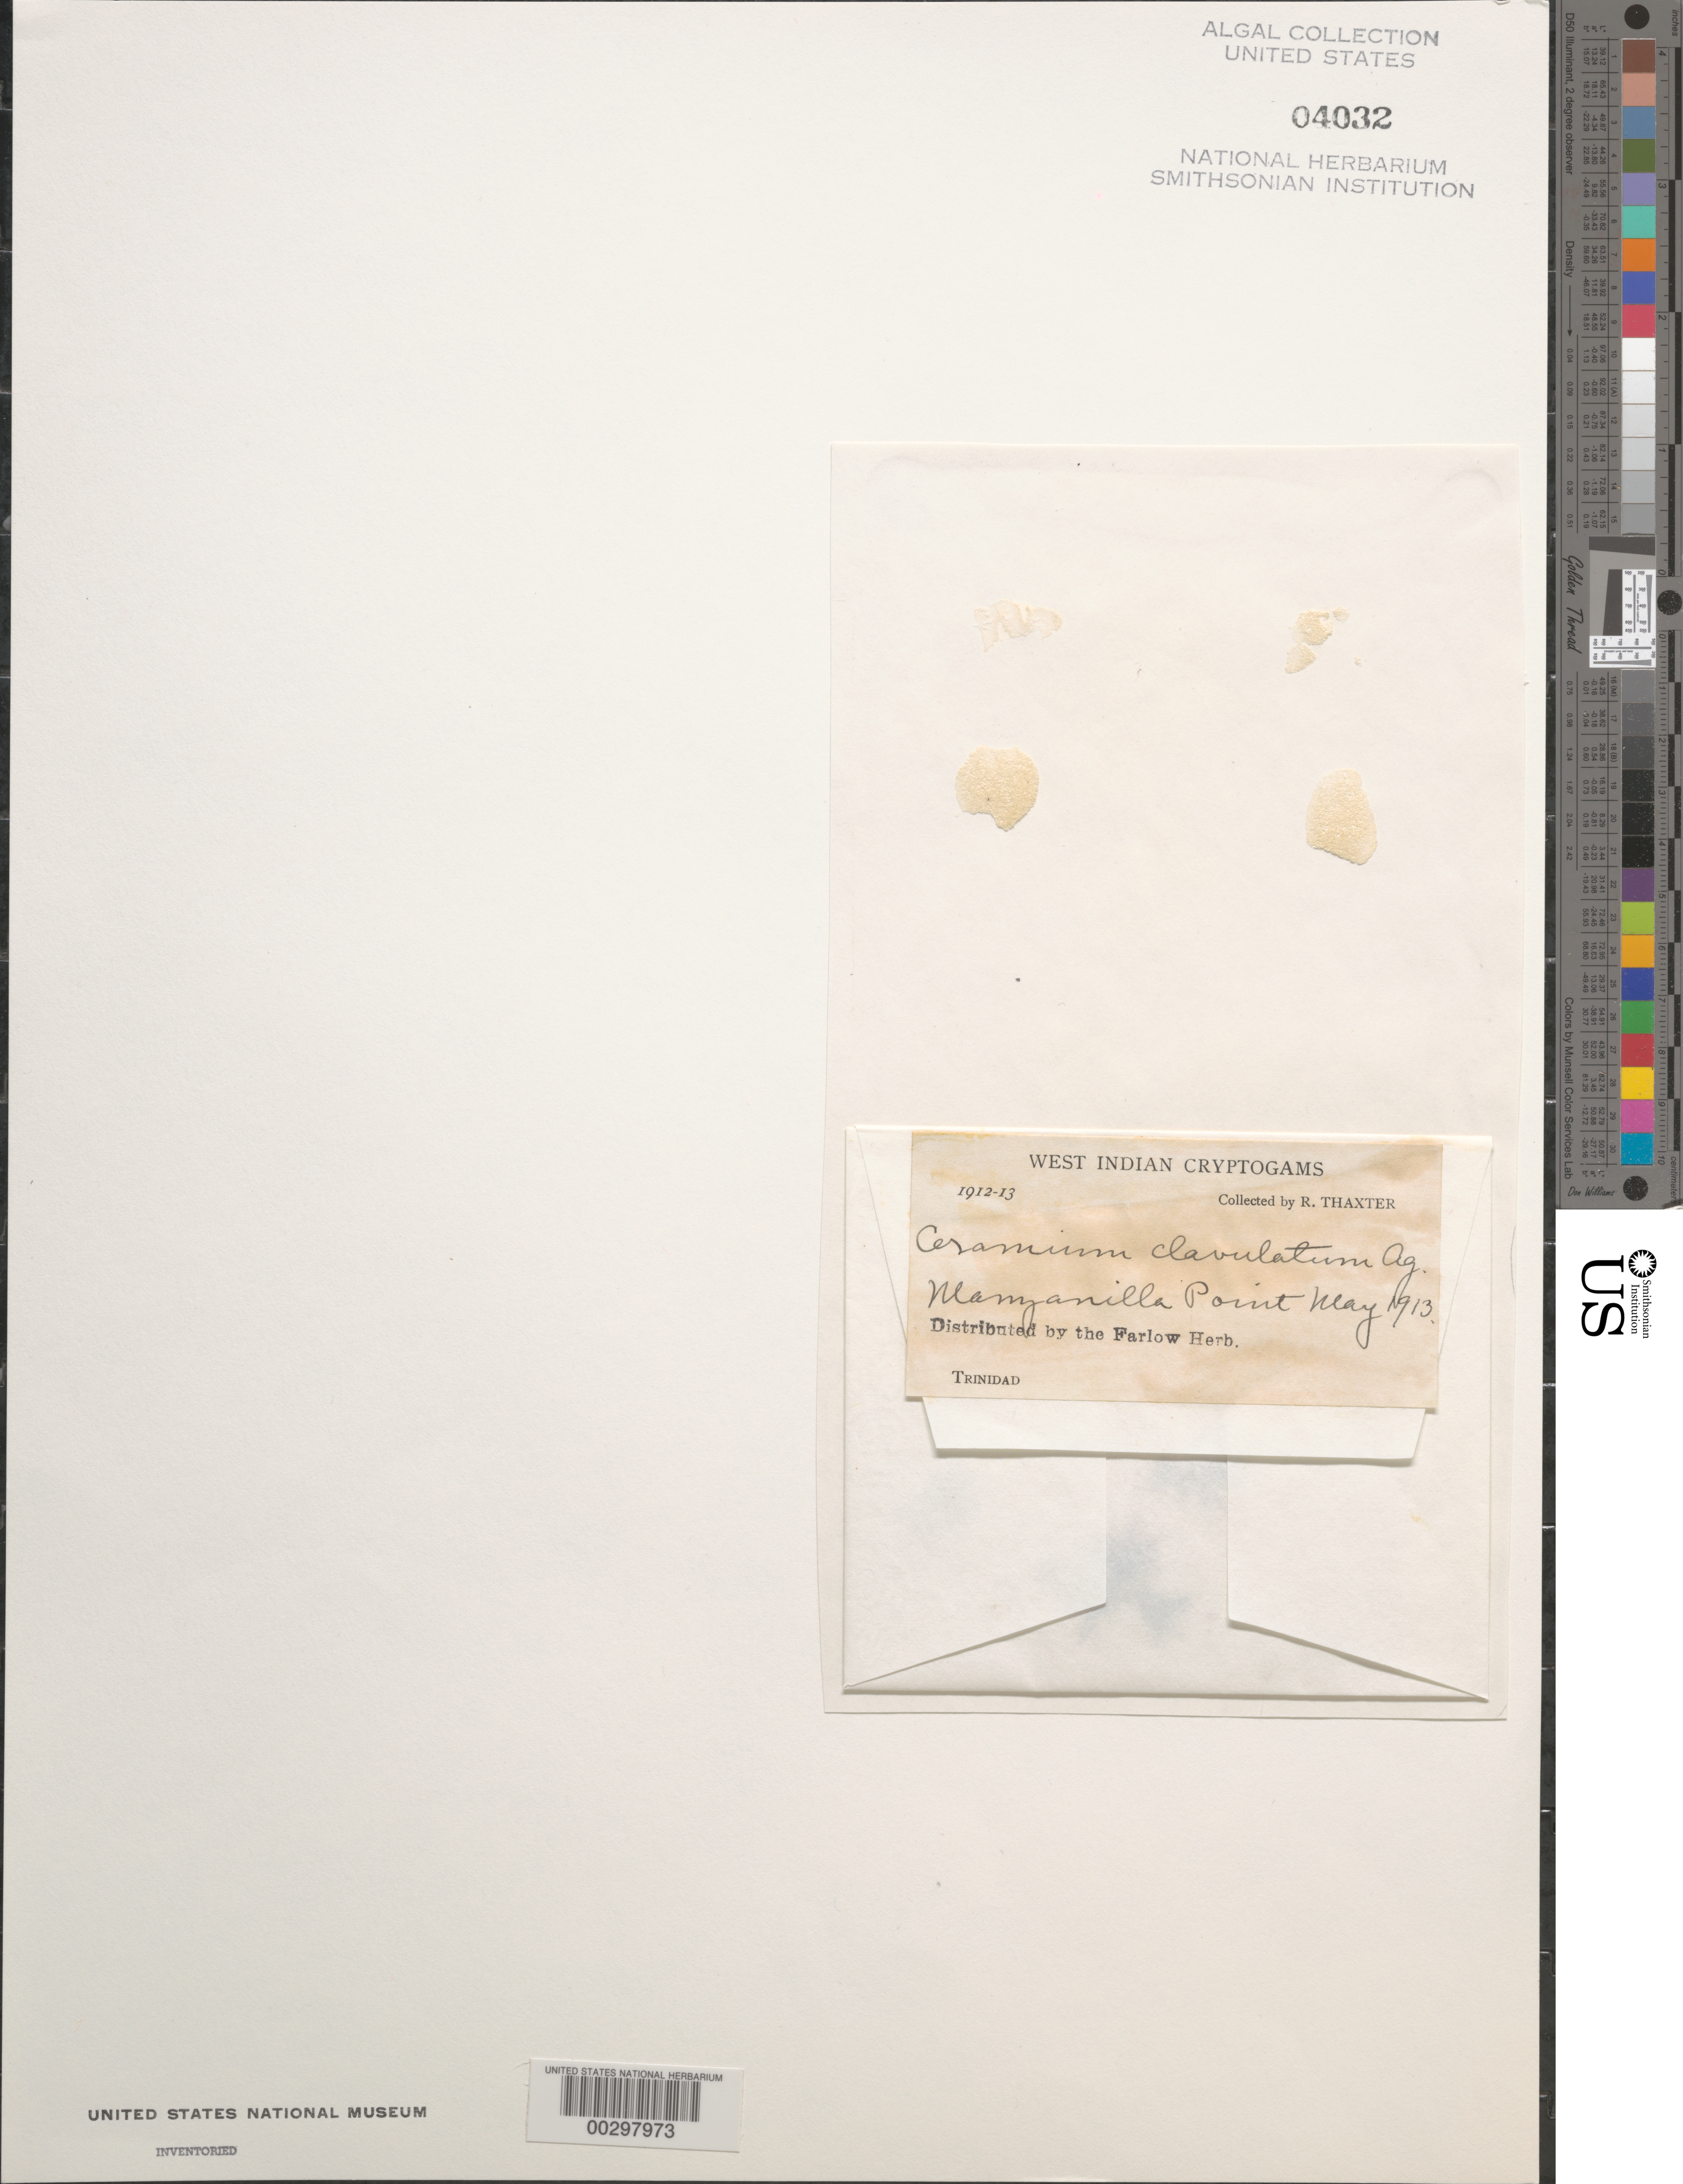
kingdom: Plantae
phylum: Rhodophyta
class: Florideophyceae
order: Ceramiales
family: Ceramiaceae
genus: Centroceras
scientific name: Centroceras clavulatum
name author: (C. Agardh) Mont.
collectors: R. Thaxter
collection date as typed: May 1913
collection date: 1913-05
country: Trinidad and Tobago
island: Trinidad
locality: Manzanilla Point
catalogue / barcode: US 4032